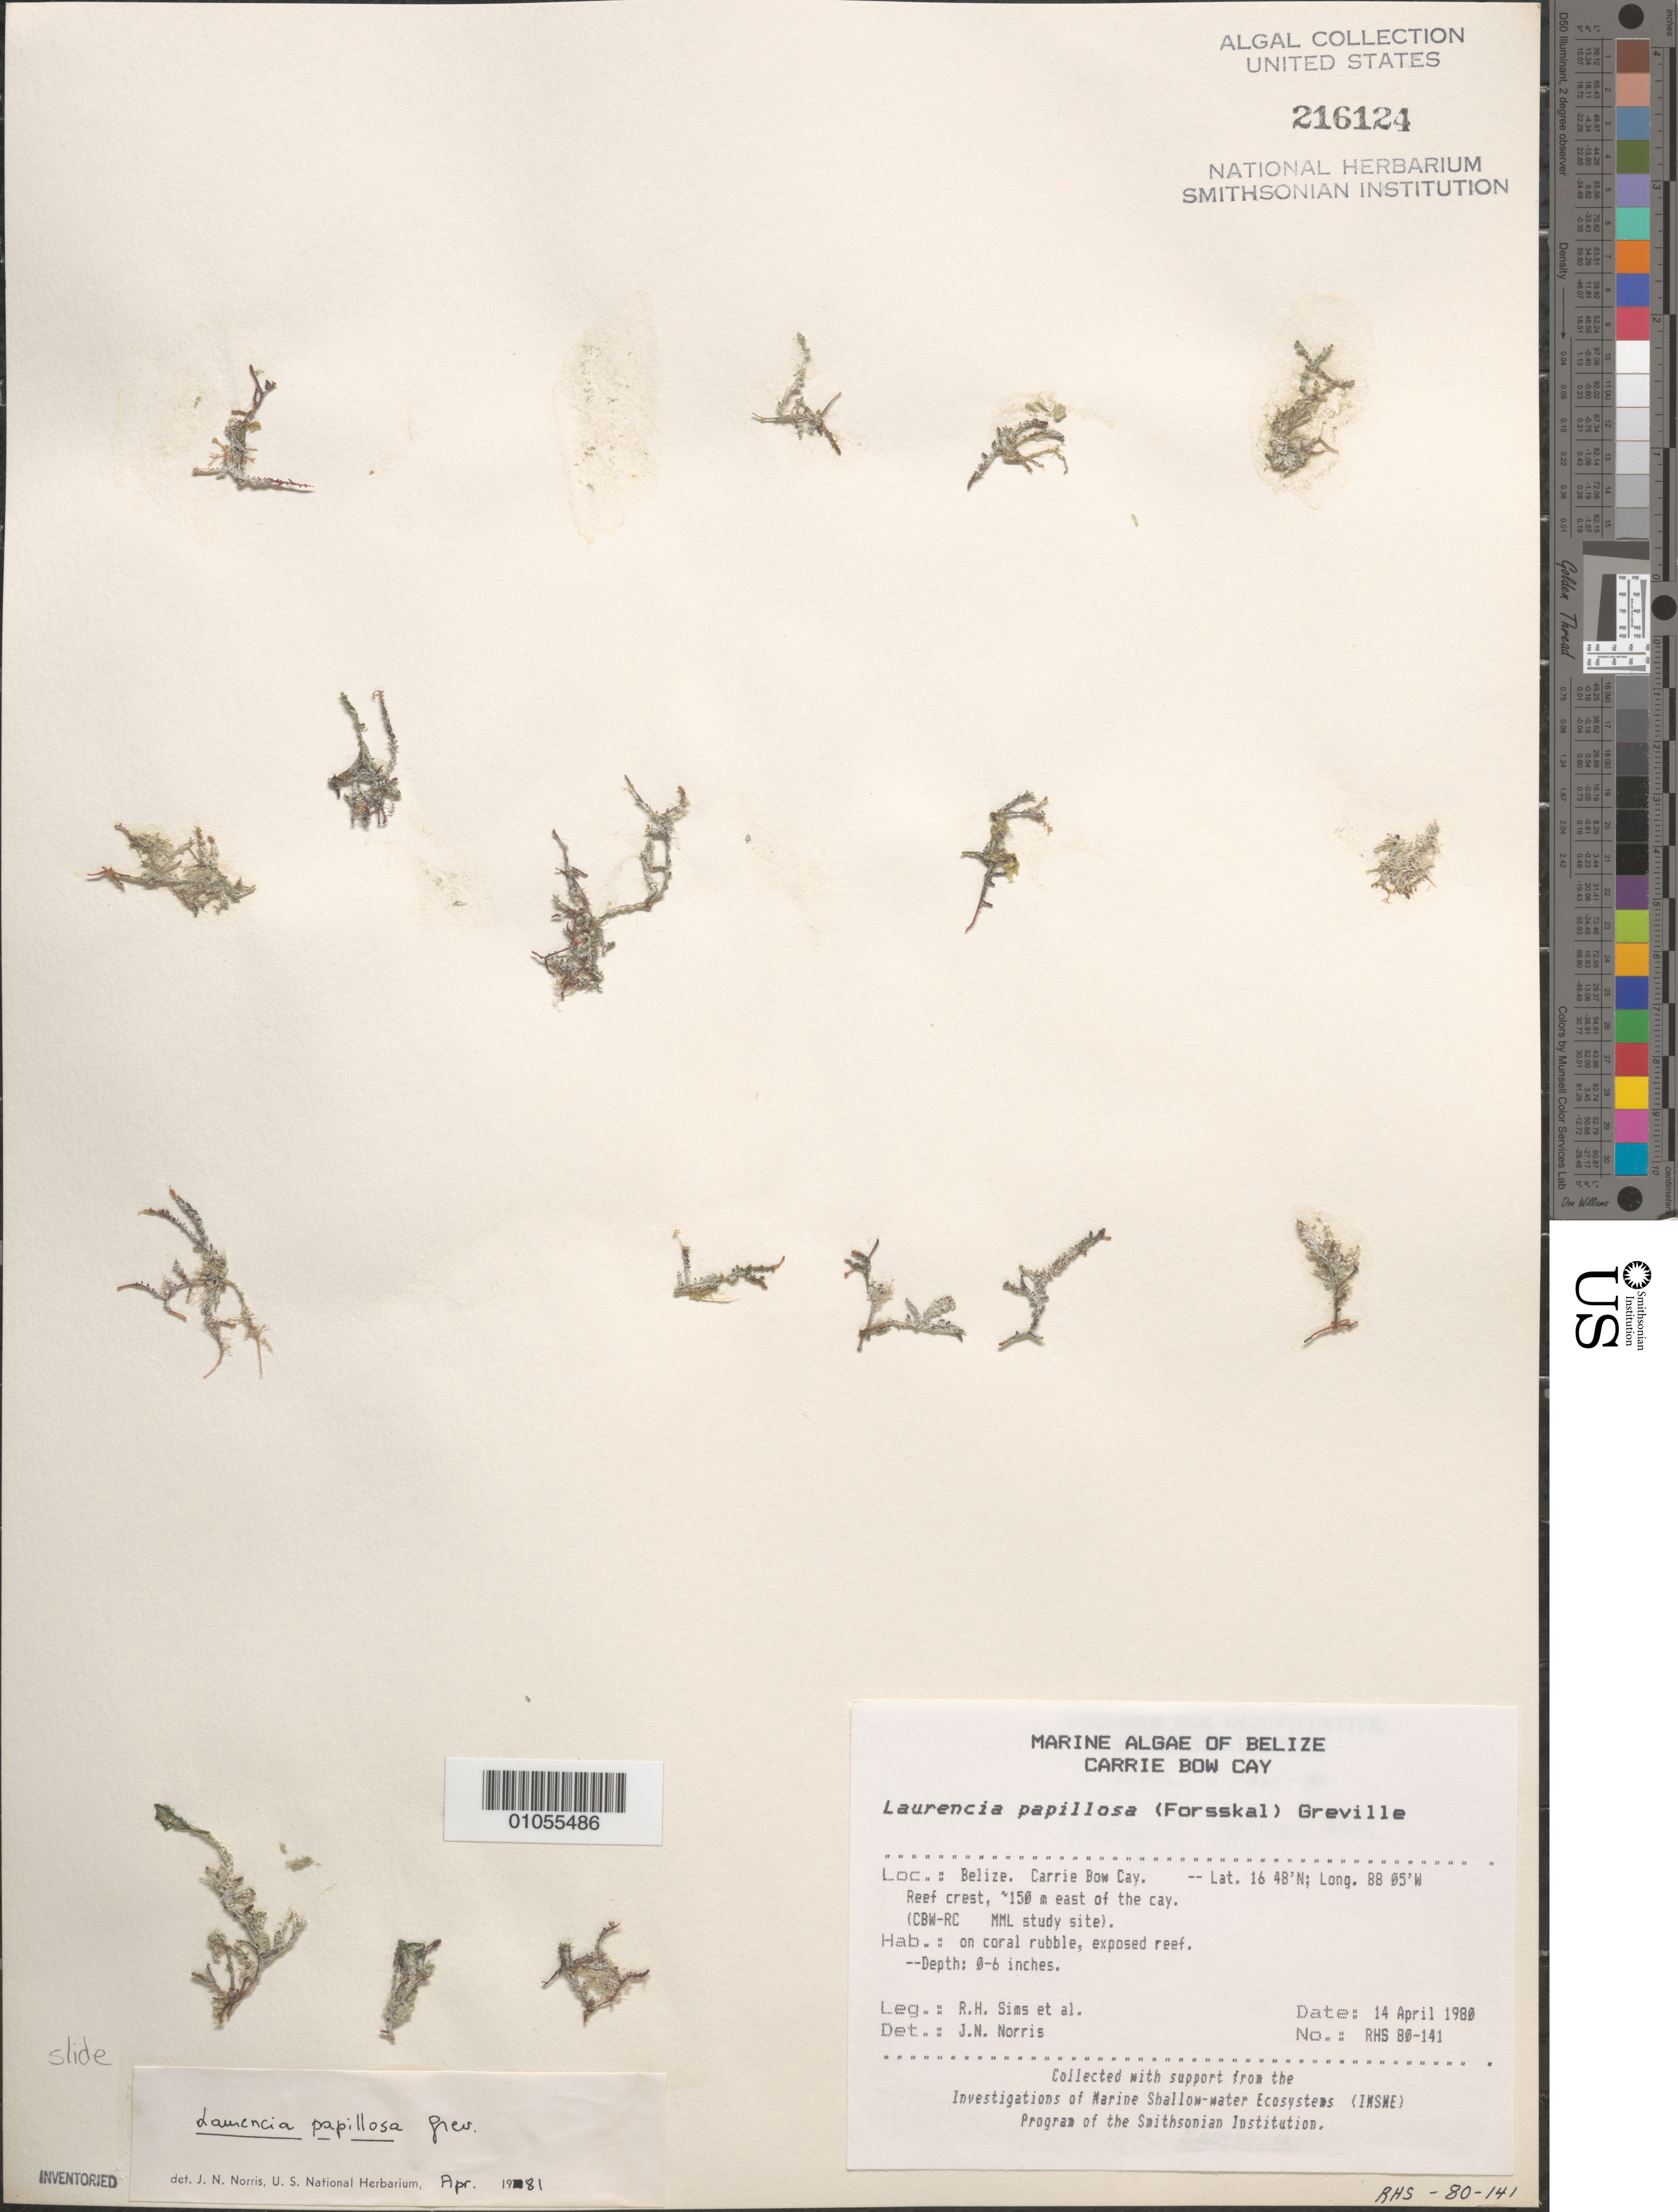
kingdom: Plantae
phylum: Rhodophyta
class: Florideophyceae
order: Ceramiales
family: Rhodomelaceae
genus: Palisada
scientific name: Palisada perforata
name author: (Bory) K.W. Nam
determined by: Algae name updating Project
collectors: R. H. Sims & et al.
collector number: RHS 80-141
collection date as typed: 14 Apr 1980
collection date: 1980-04-14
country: Belize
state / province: Stann Creek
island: Carrie Bow Cay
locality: Reef crest ca. 150 m east of Carrie Bow Cay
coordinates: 16 48'N, 88 05'W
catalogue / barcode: US 216124